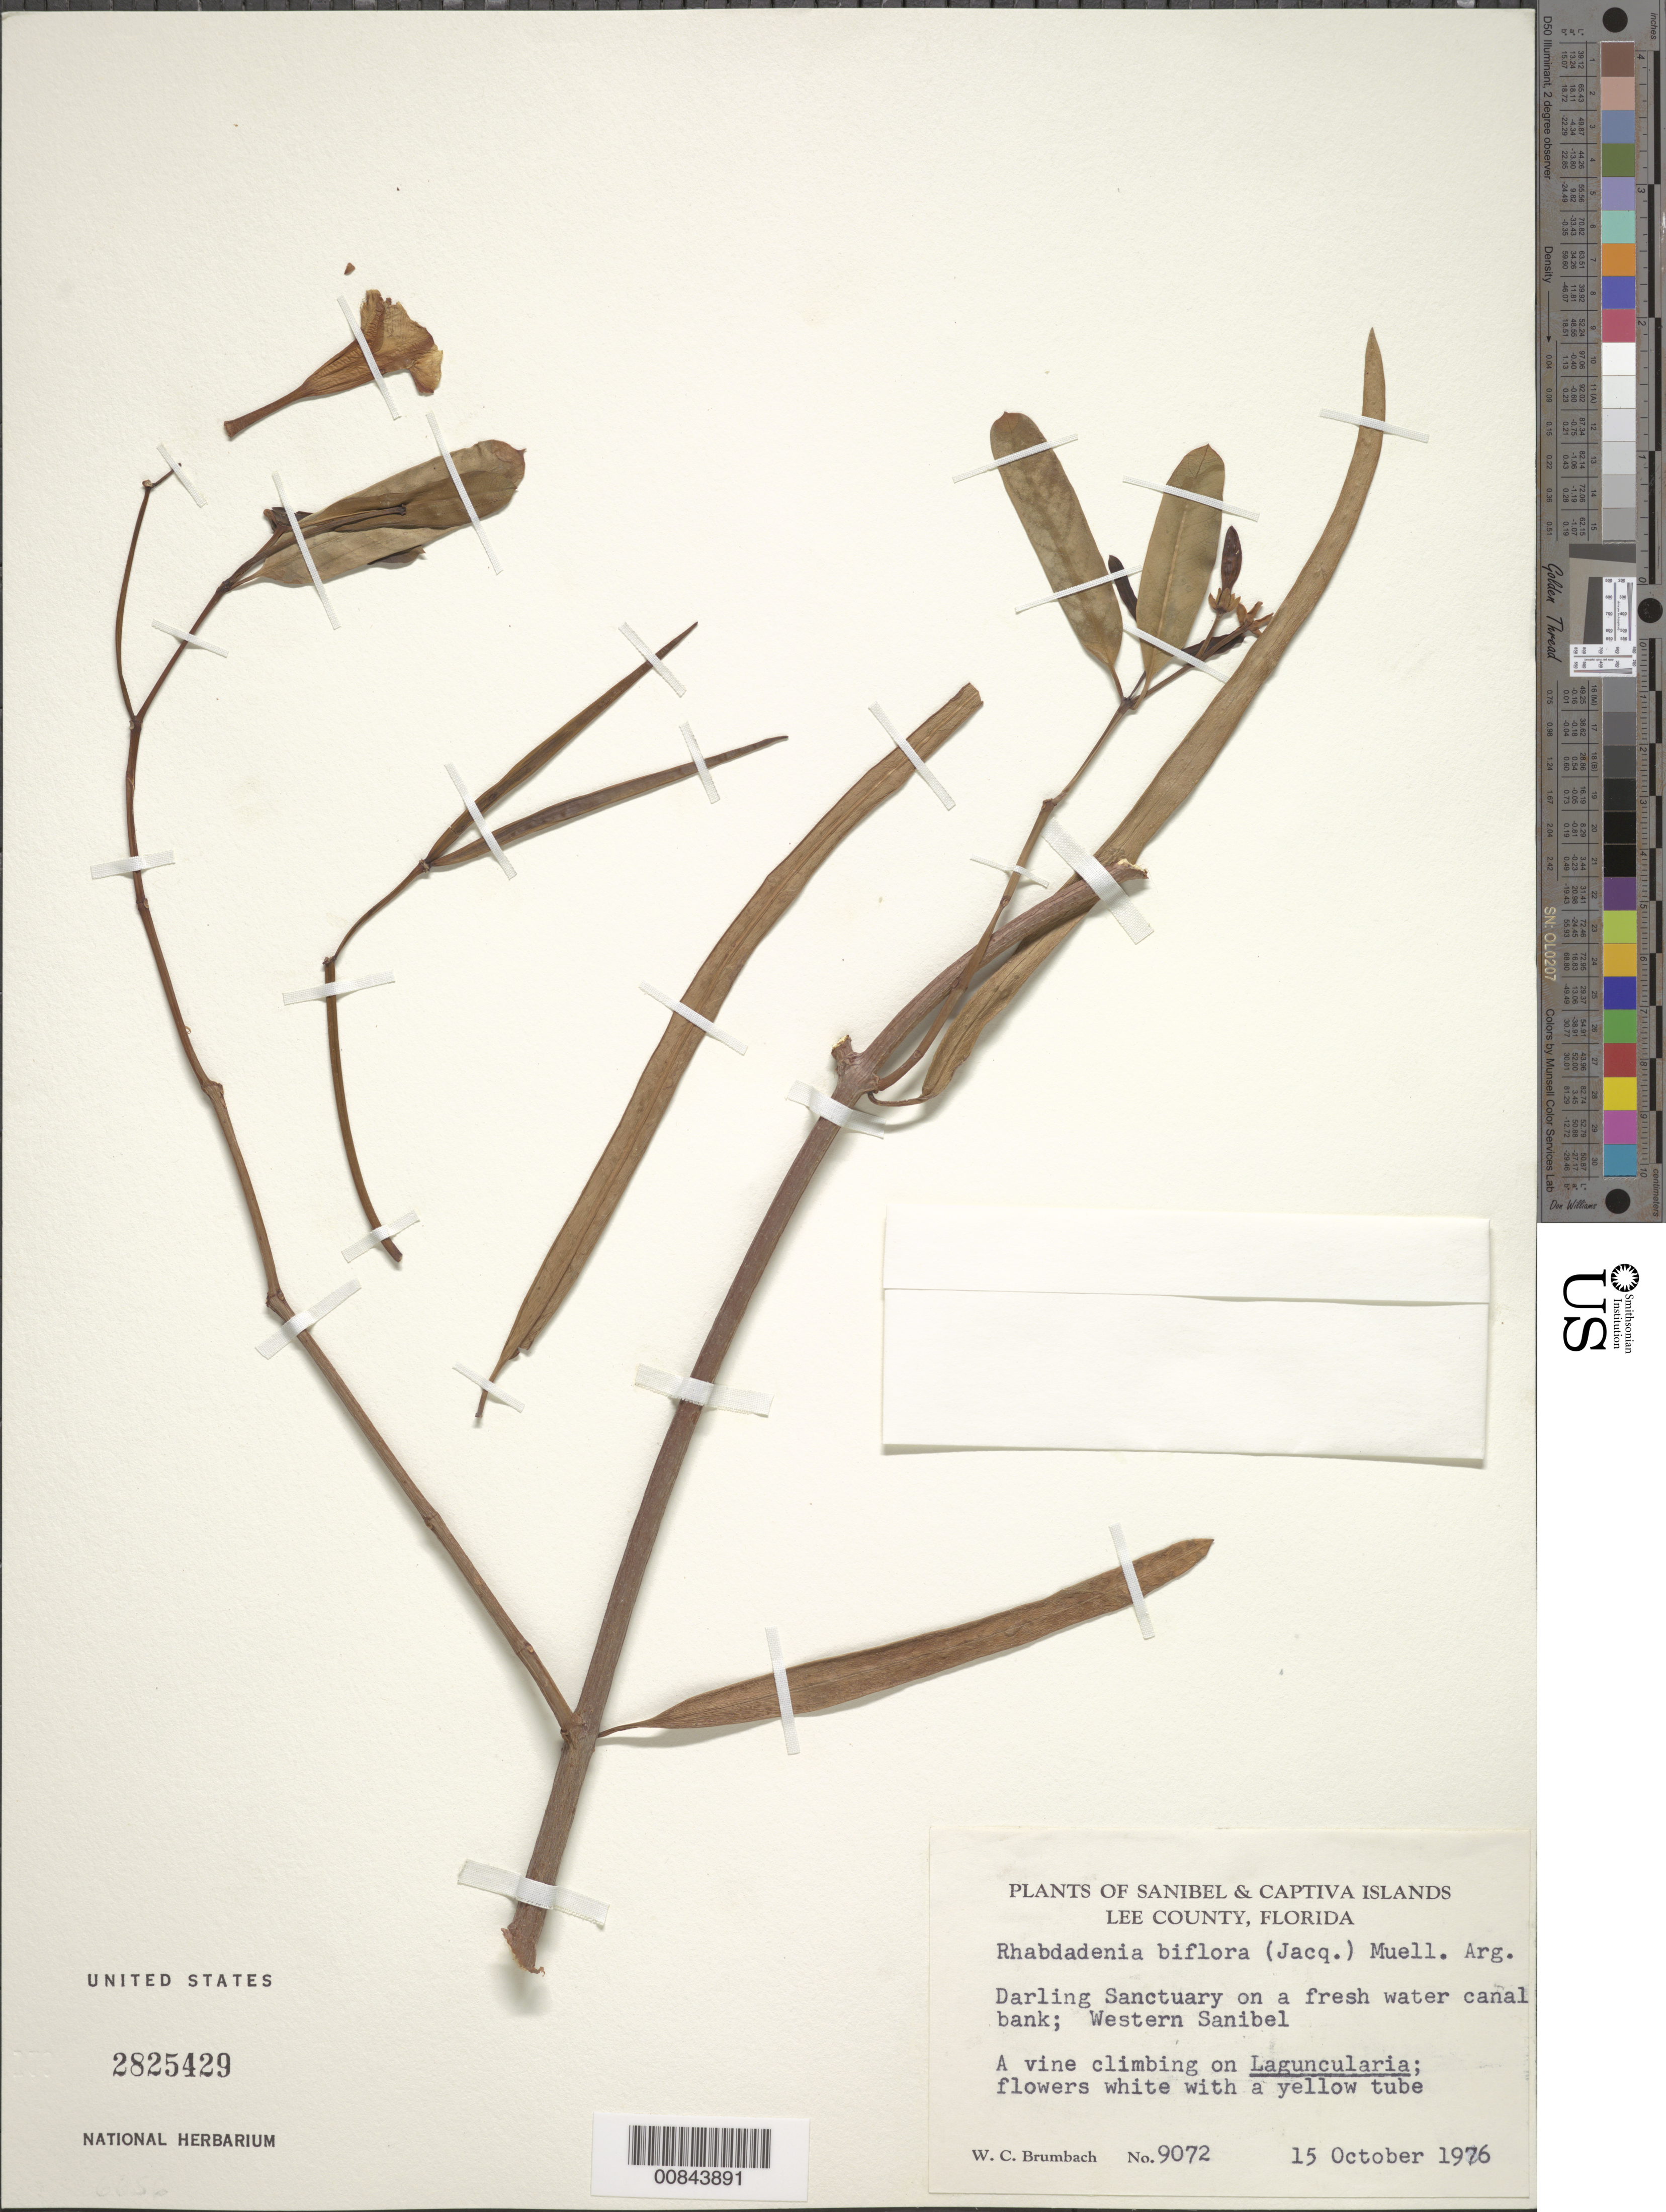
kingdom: Plantae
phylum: Tracheophyta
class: Magnoliopsida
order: Gentianales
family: Apocynaceae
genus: Rhabdadenia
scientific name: Rhabdadenia biflora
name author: (Jacq.) Müll. Arg.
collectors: W. C. Brumbach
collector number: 9072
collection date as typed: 15 Oct 1976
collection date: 1976-10-15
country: United States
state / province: Florida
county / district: Lee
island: Sanibel Island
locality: Darling Sanctuary, Western Sanibel.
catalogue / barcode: US 2825429